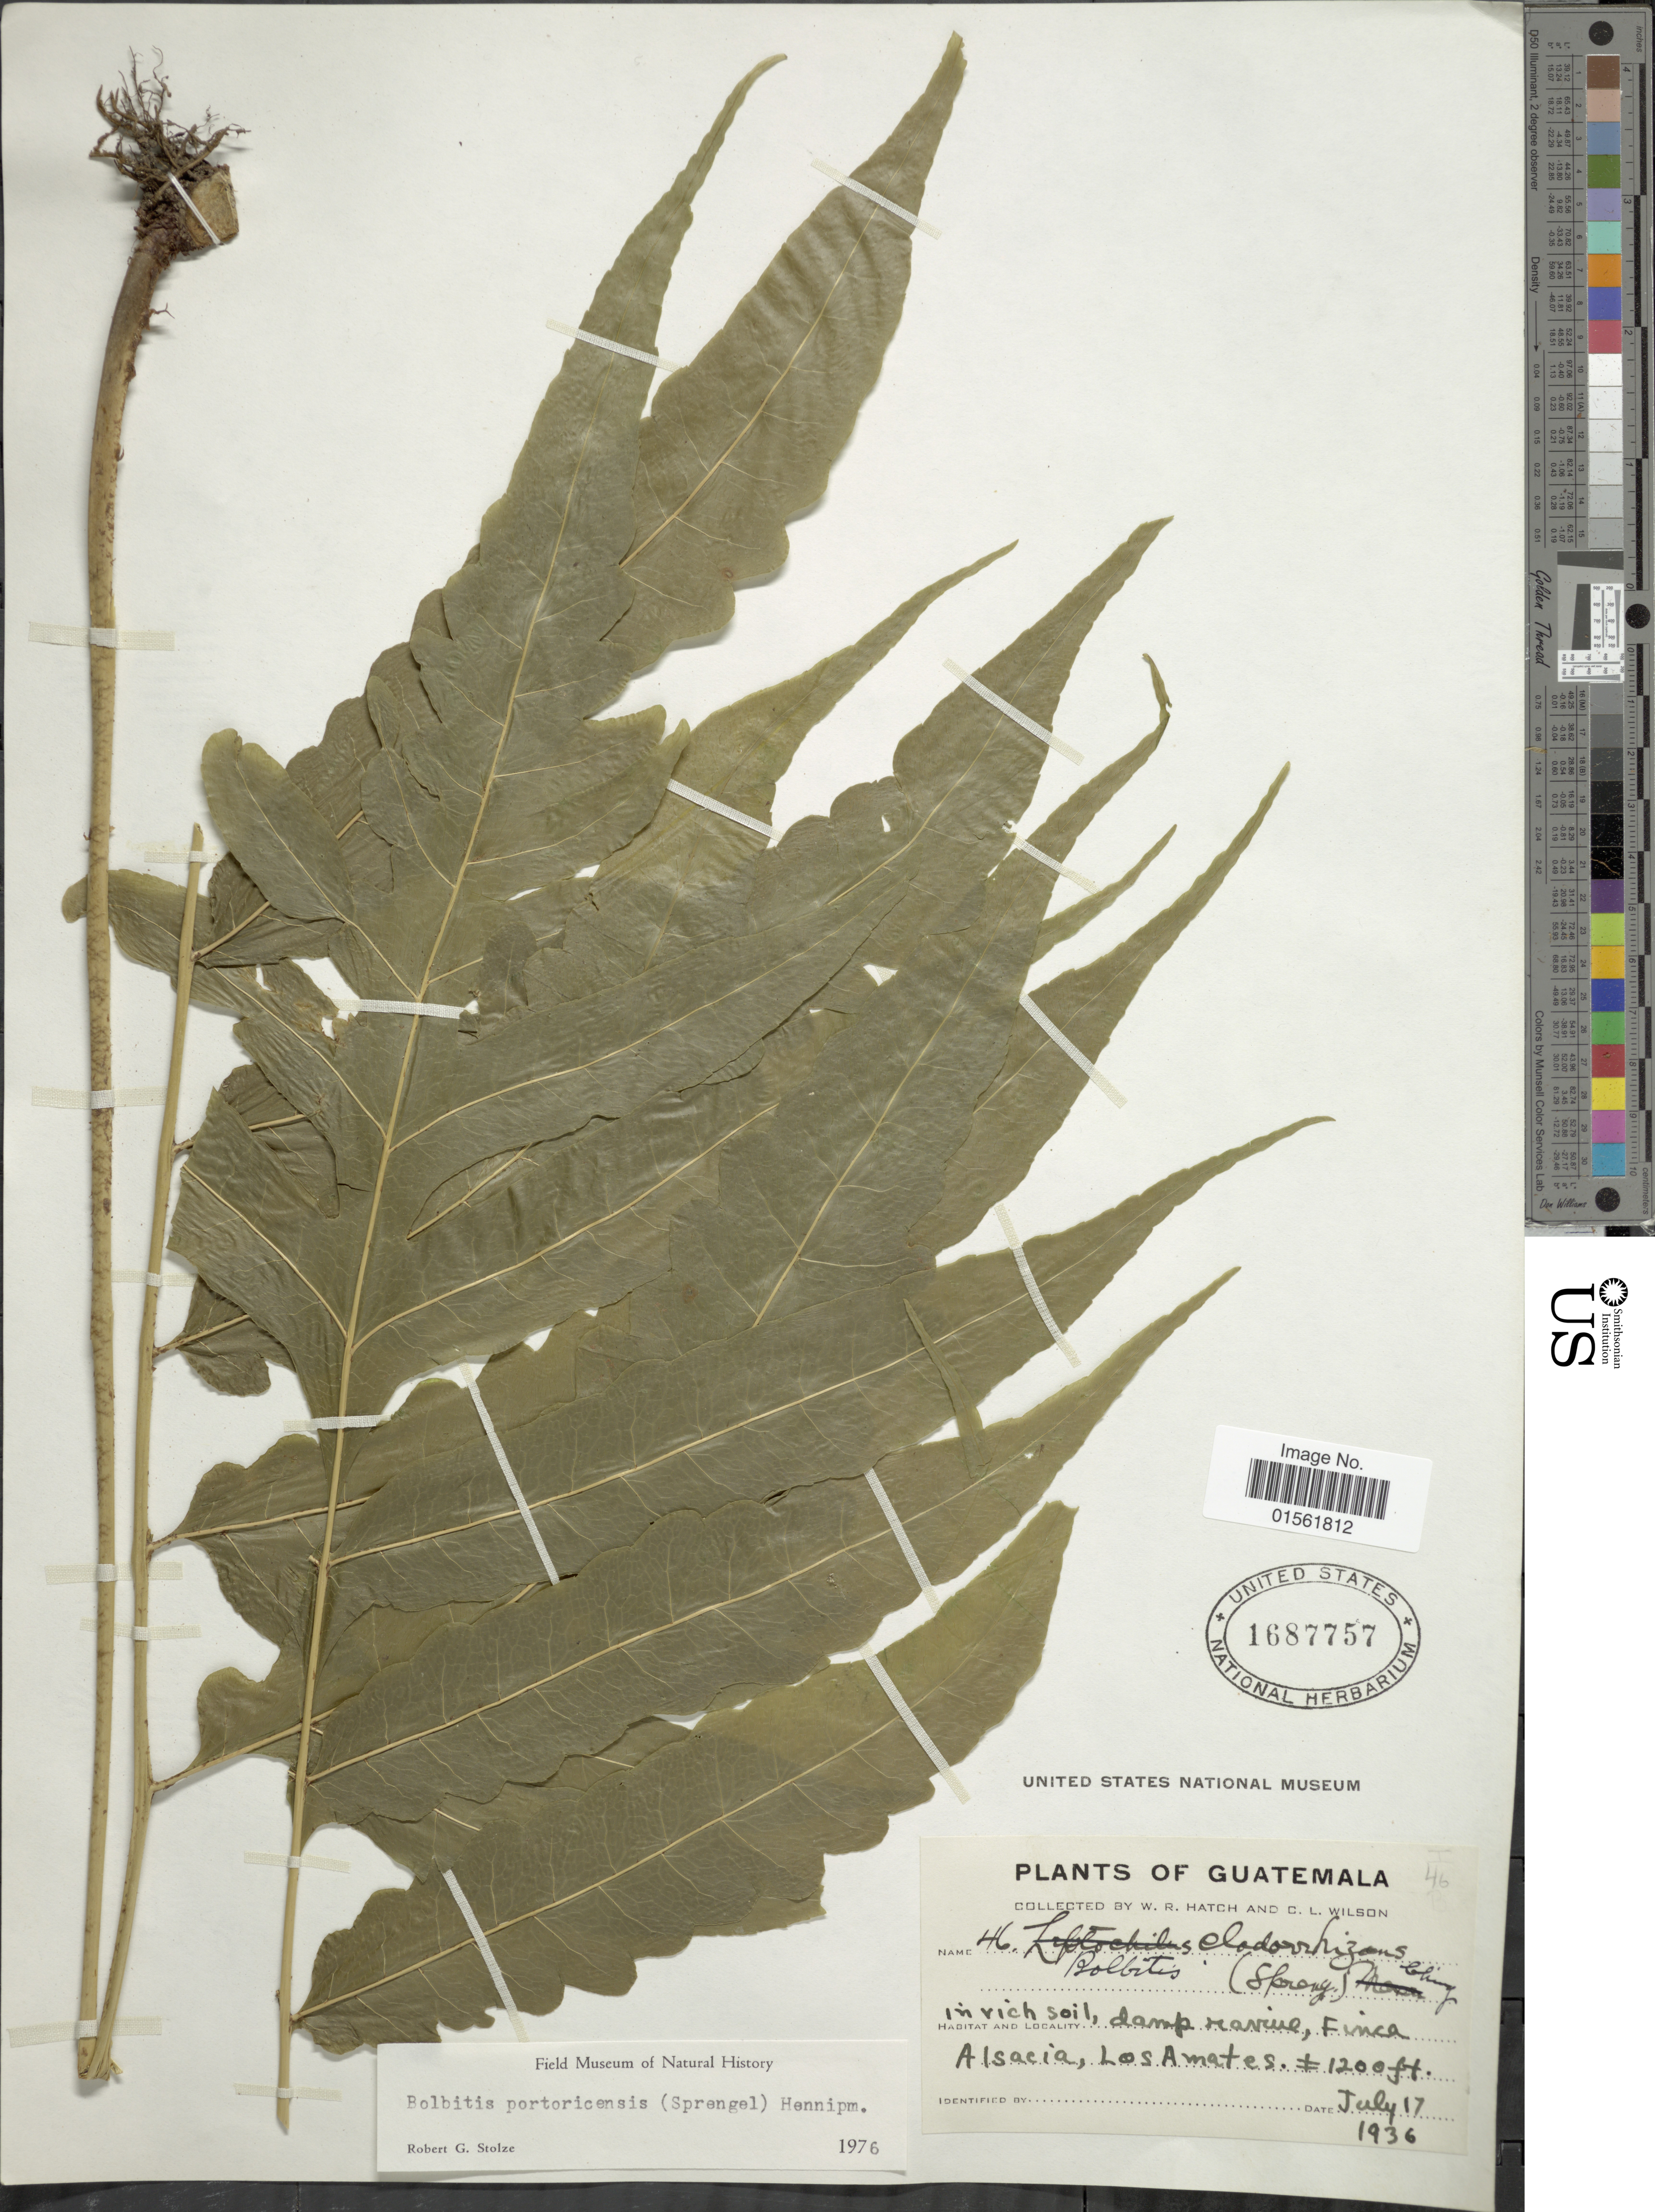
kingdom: Plantae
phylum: Tracheophyta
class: Polypodiopsida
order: Polypodiales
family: Dryopteridaceae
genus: Bolbitis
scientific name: Bolbitis portoricensis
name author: (Spreng.) Hennipman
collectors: W. Hatch & C. L. Wilson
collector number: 46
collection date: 1936-07-17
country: Guatemala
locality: In rich soil, damp ravine, Finca Alsacia, Los Amates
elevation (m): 366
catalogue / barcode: US 1687757